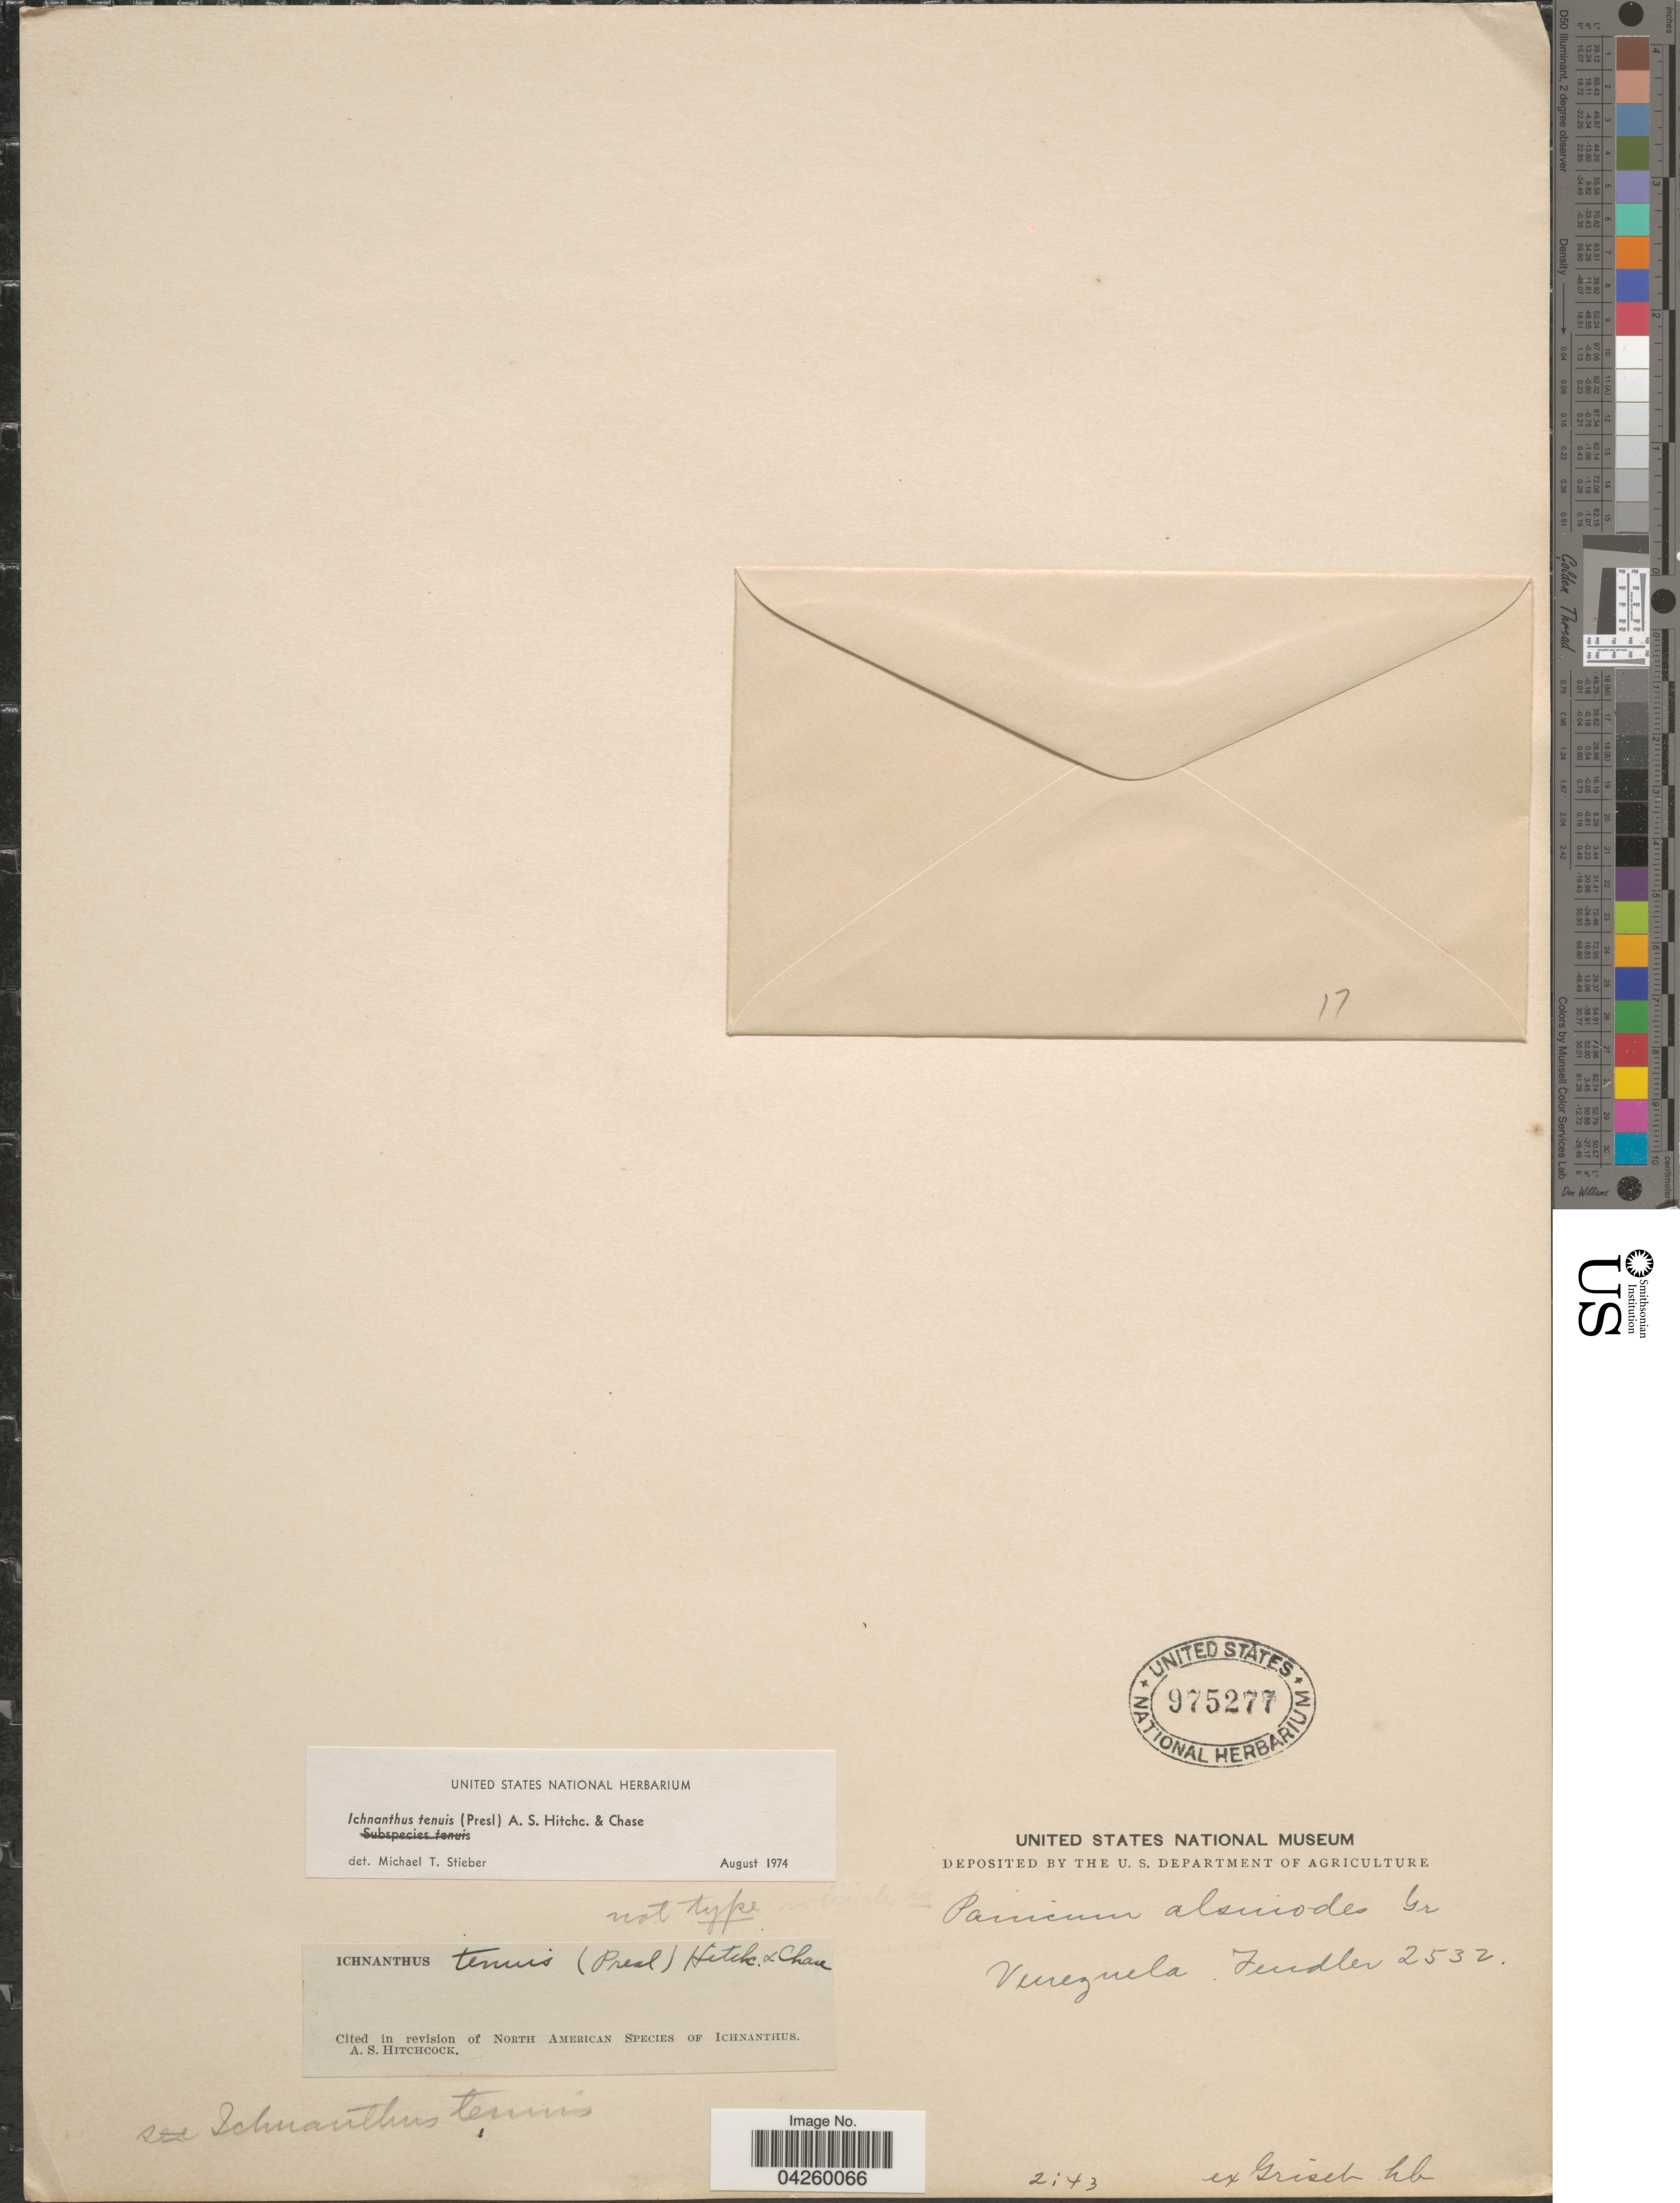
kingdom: Plantae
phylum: Tracheophyta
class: Liliopsida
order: Poales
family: Poaceae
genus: Ichnanthus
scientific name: Ichnanthus tenuis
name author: (J. Presl) Hitchc. & Chase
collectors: -. Fendler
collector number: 2532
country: Venezuela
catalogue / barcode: US 975277